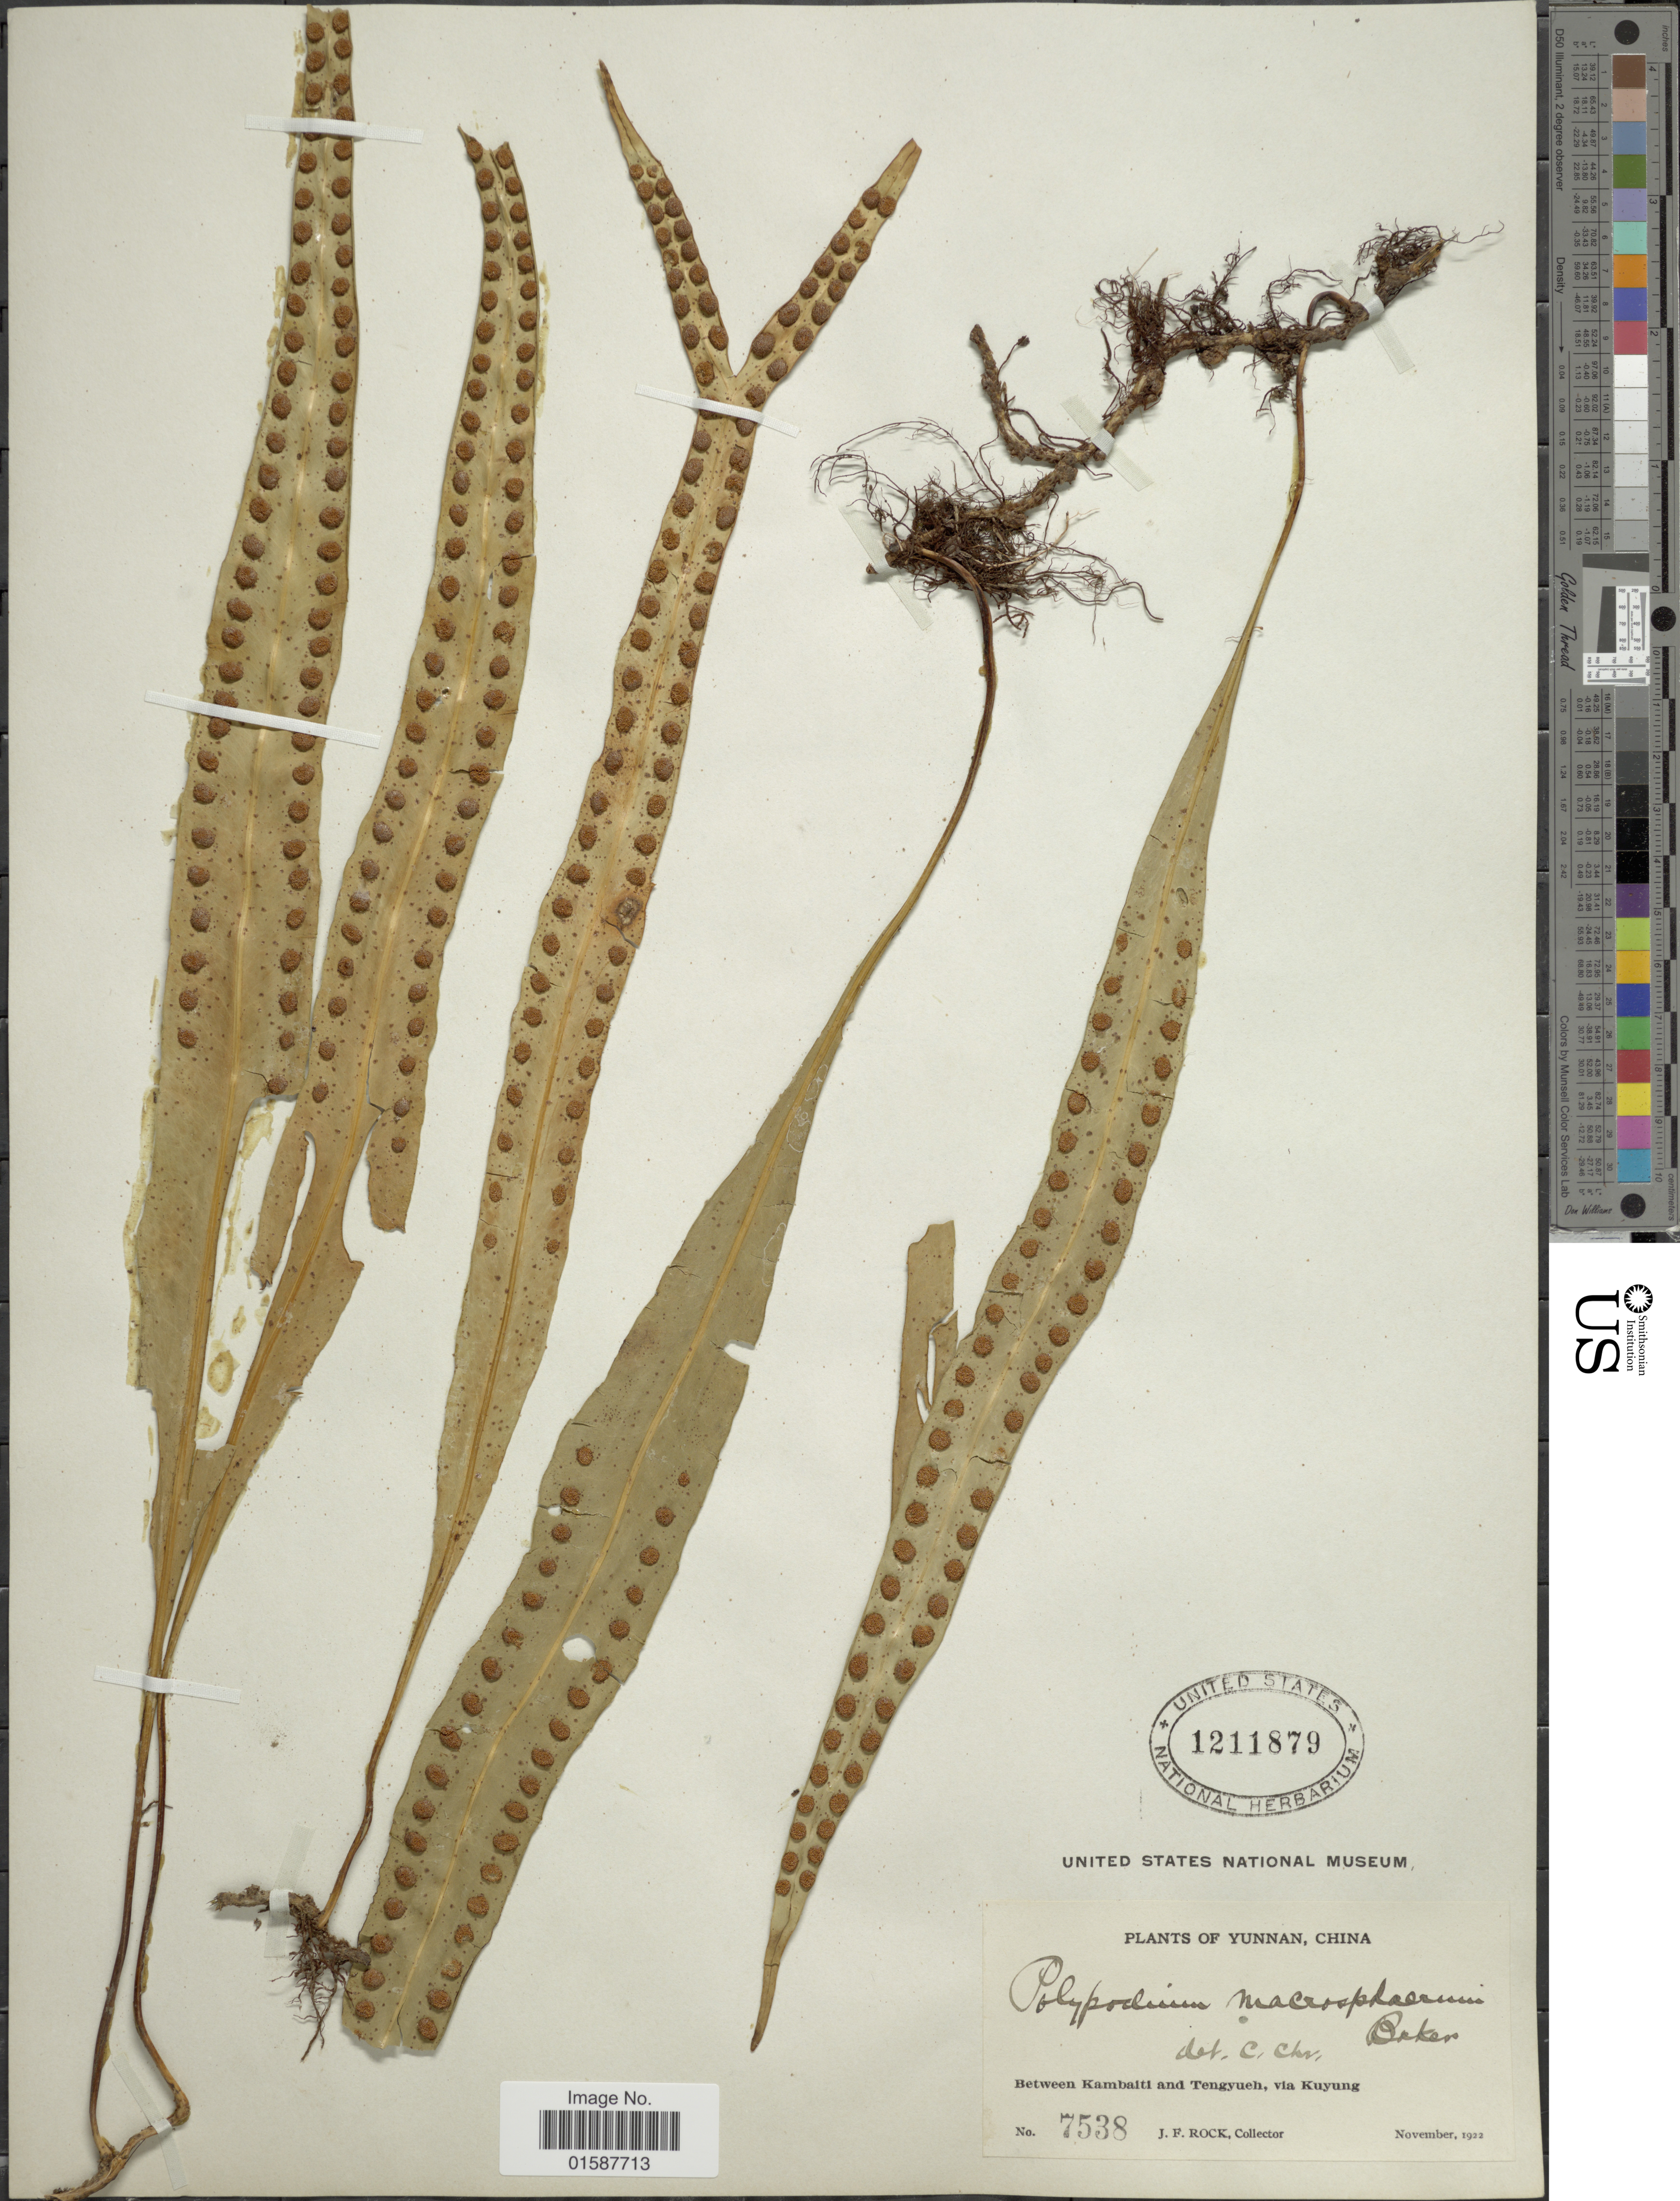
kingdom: Plantae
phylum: Tracheophyta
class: Polypodiopsida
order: Polypodiales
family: Polypodiaceae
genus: Lepisorus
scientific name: Lepisorus macrosphaerus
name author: (Baker) Ching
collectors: J. Rock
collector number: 7538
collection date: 1922-11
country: China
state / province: Yunnan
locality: Yunnan, between Kambaiti and Tenyueh, via Kuyung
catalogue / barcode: US 1211879